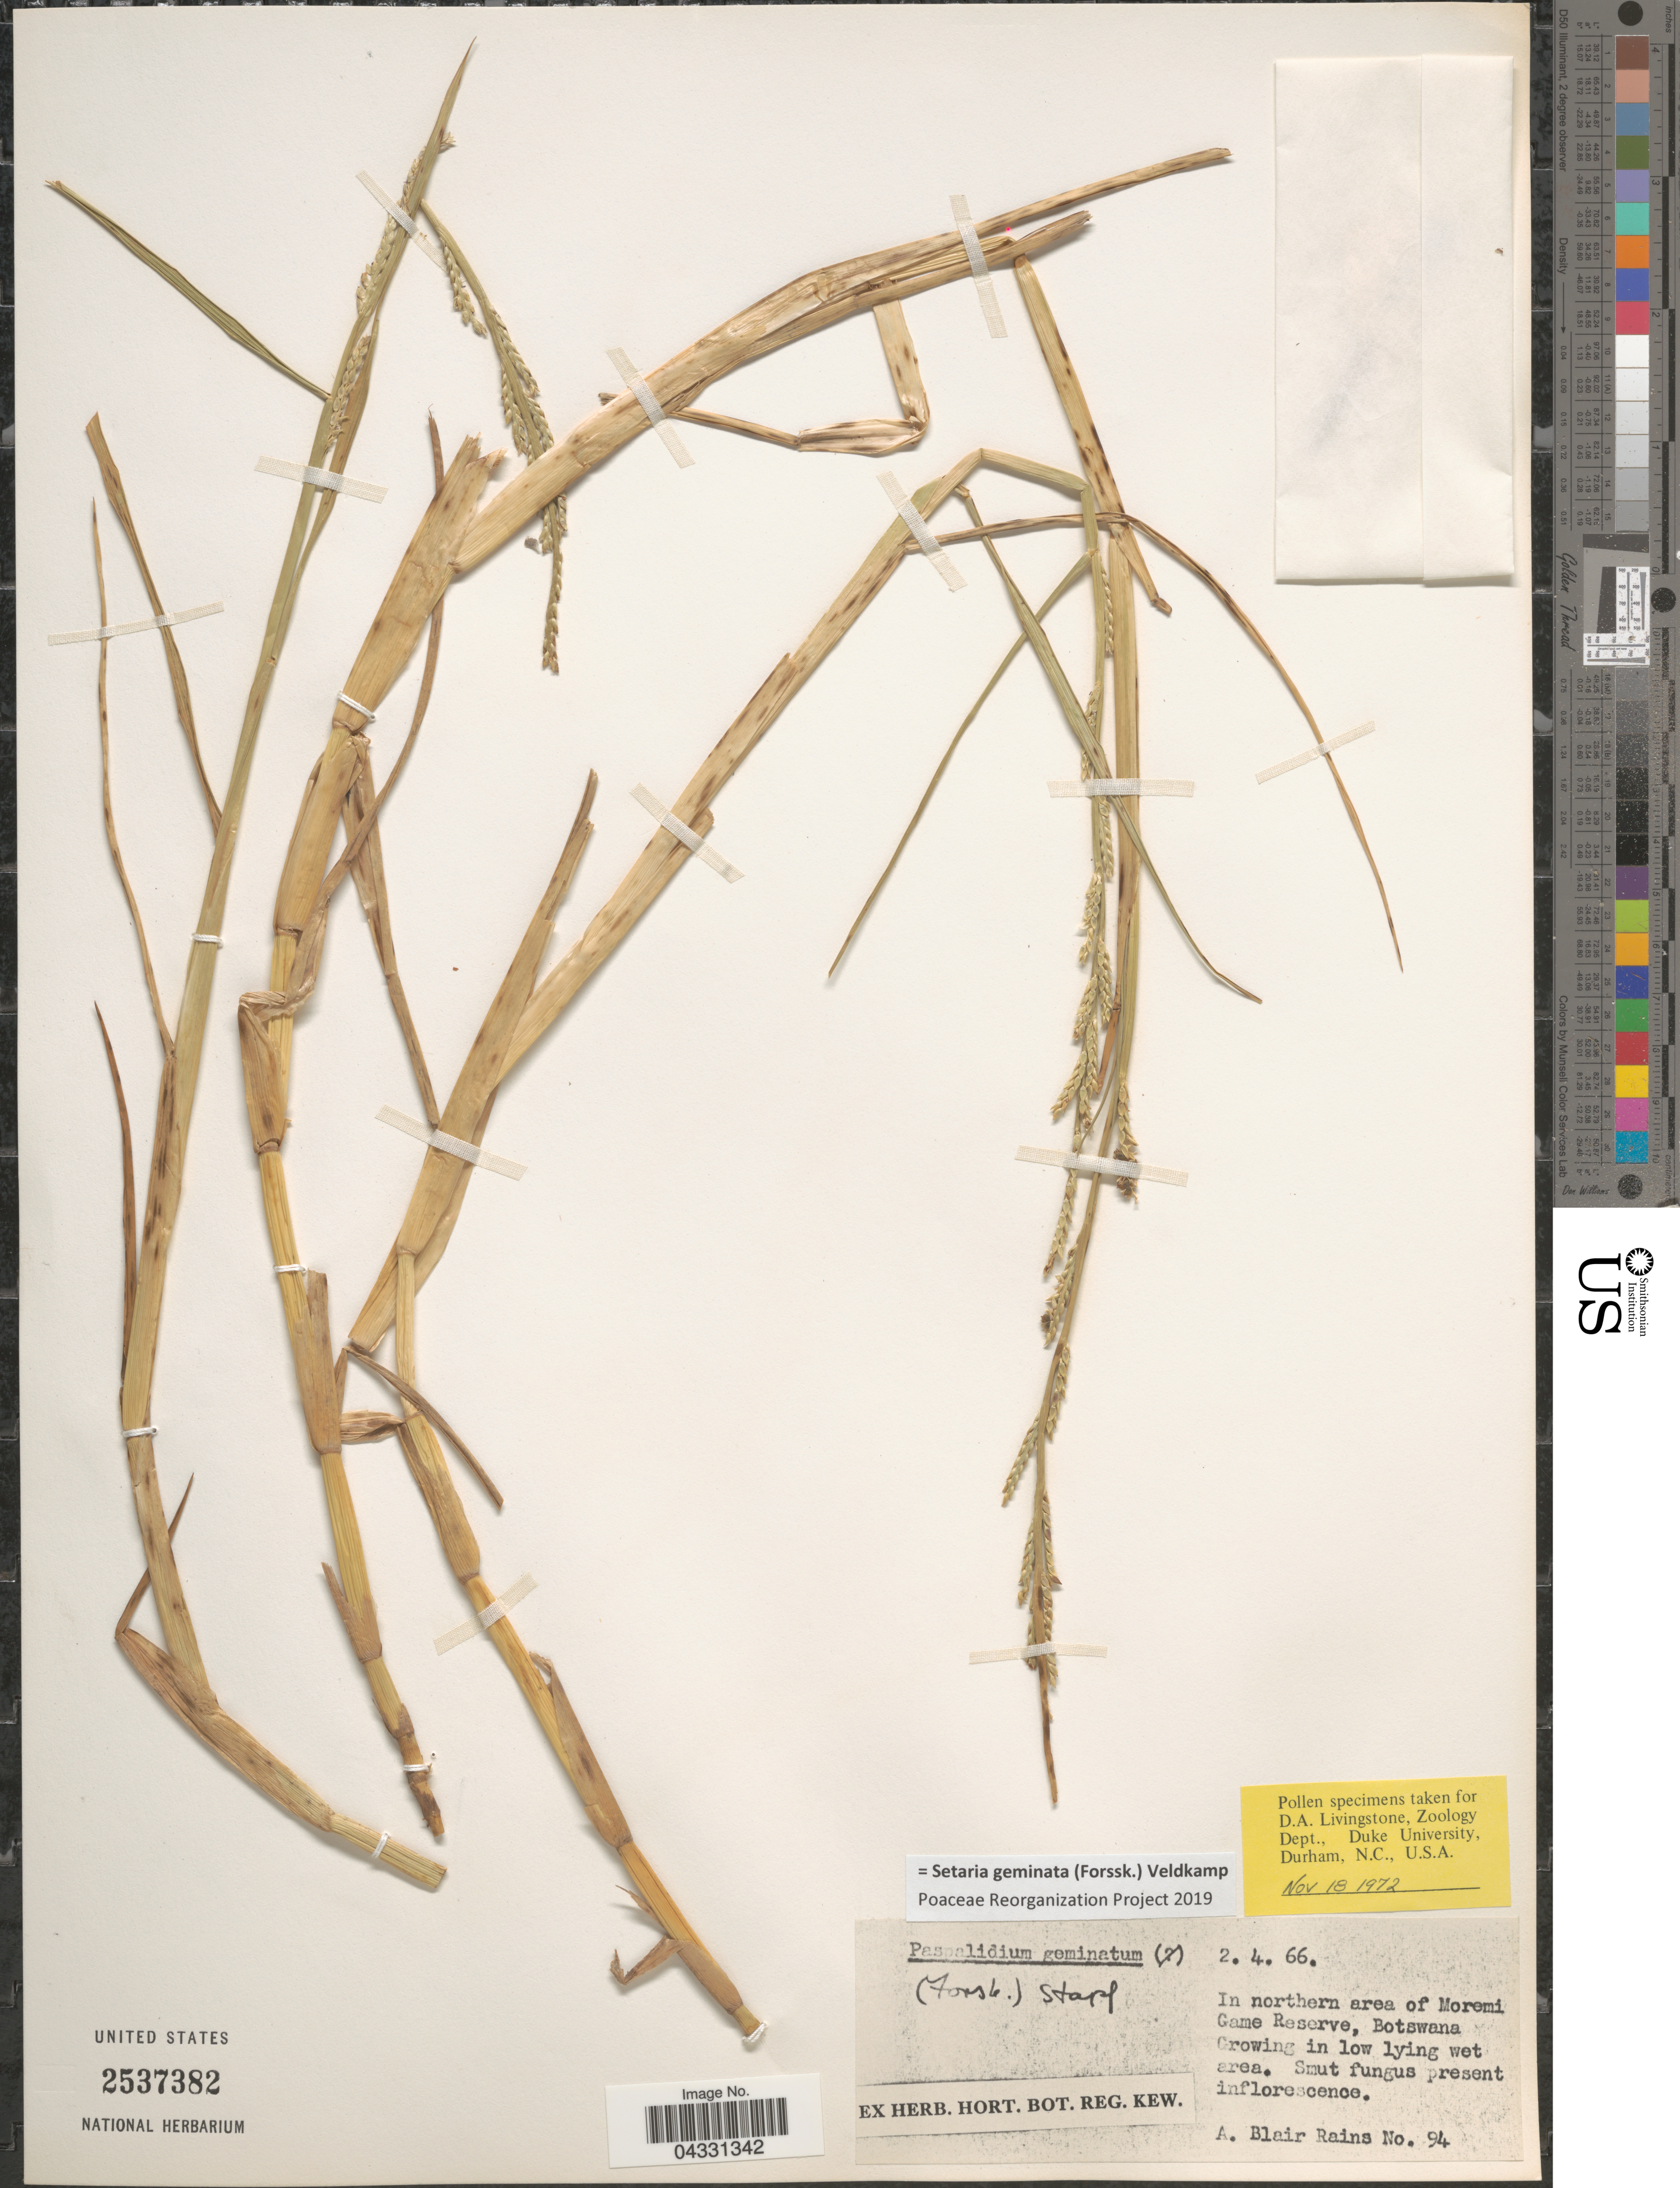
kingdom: Plantae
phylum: Tracheophyta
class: Liliopsida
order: Poales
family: Poaceae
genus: Setaria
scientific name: Setaria geminata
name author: (Forssk.) Veldkamp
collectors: A. Rains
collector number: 94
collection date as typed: Transcribed d/m/y: 2/4/66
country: Botswana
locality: In northern area of Moremi Game Reserve.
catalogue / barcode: US 2537382